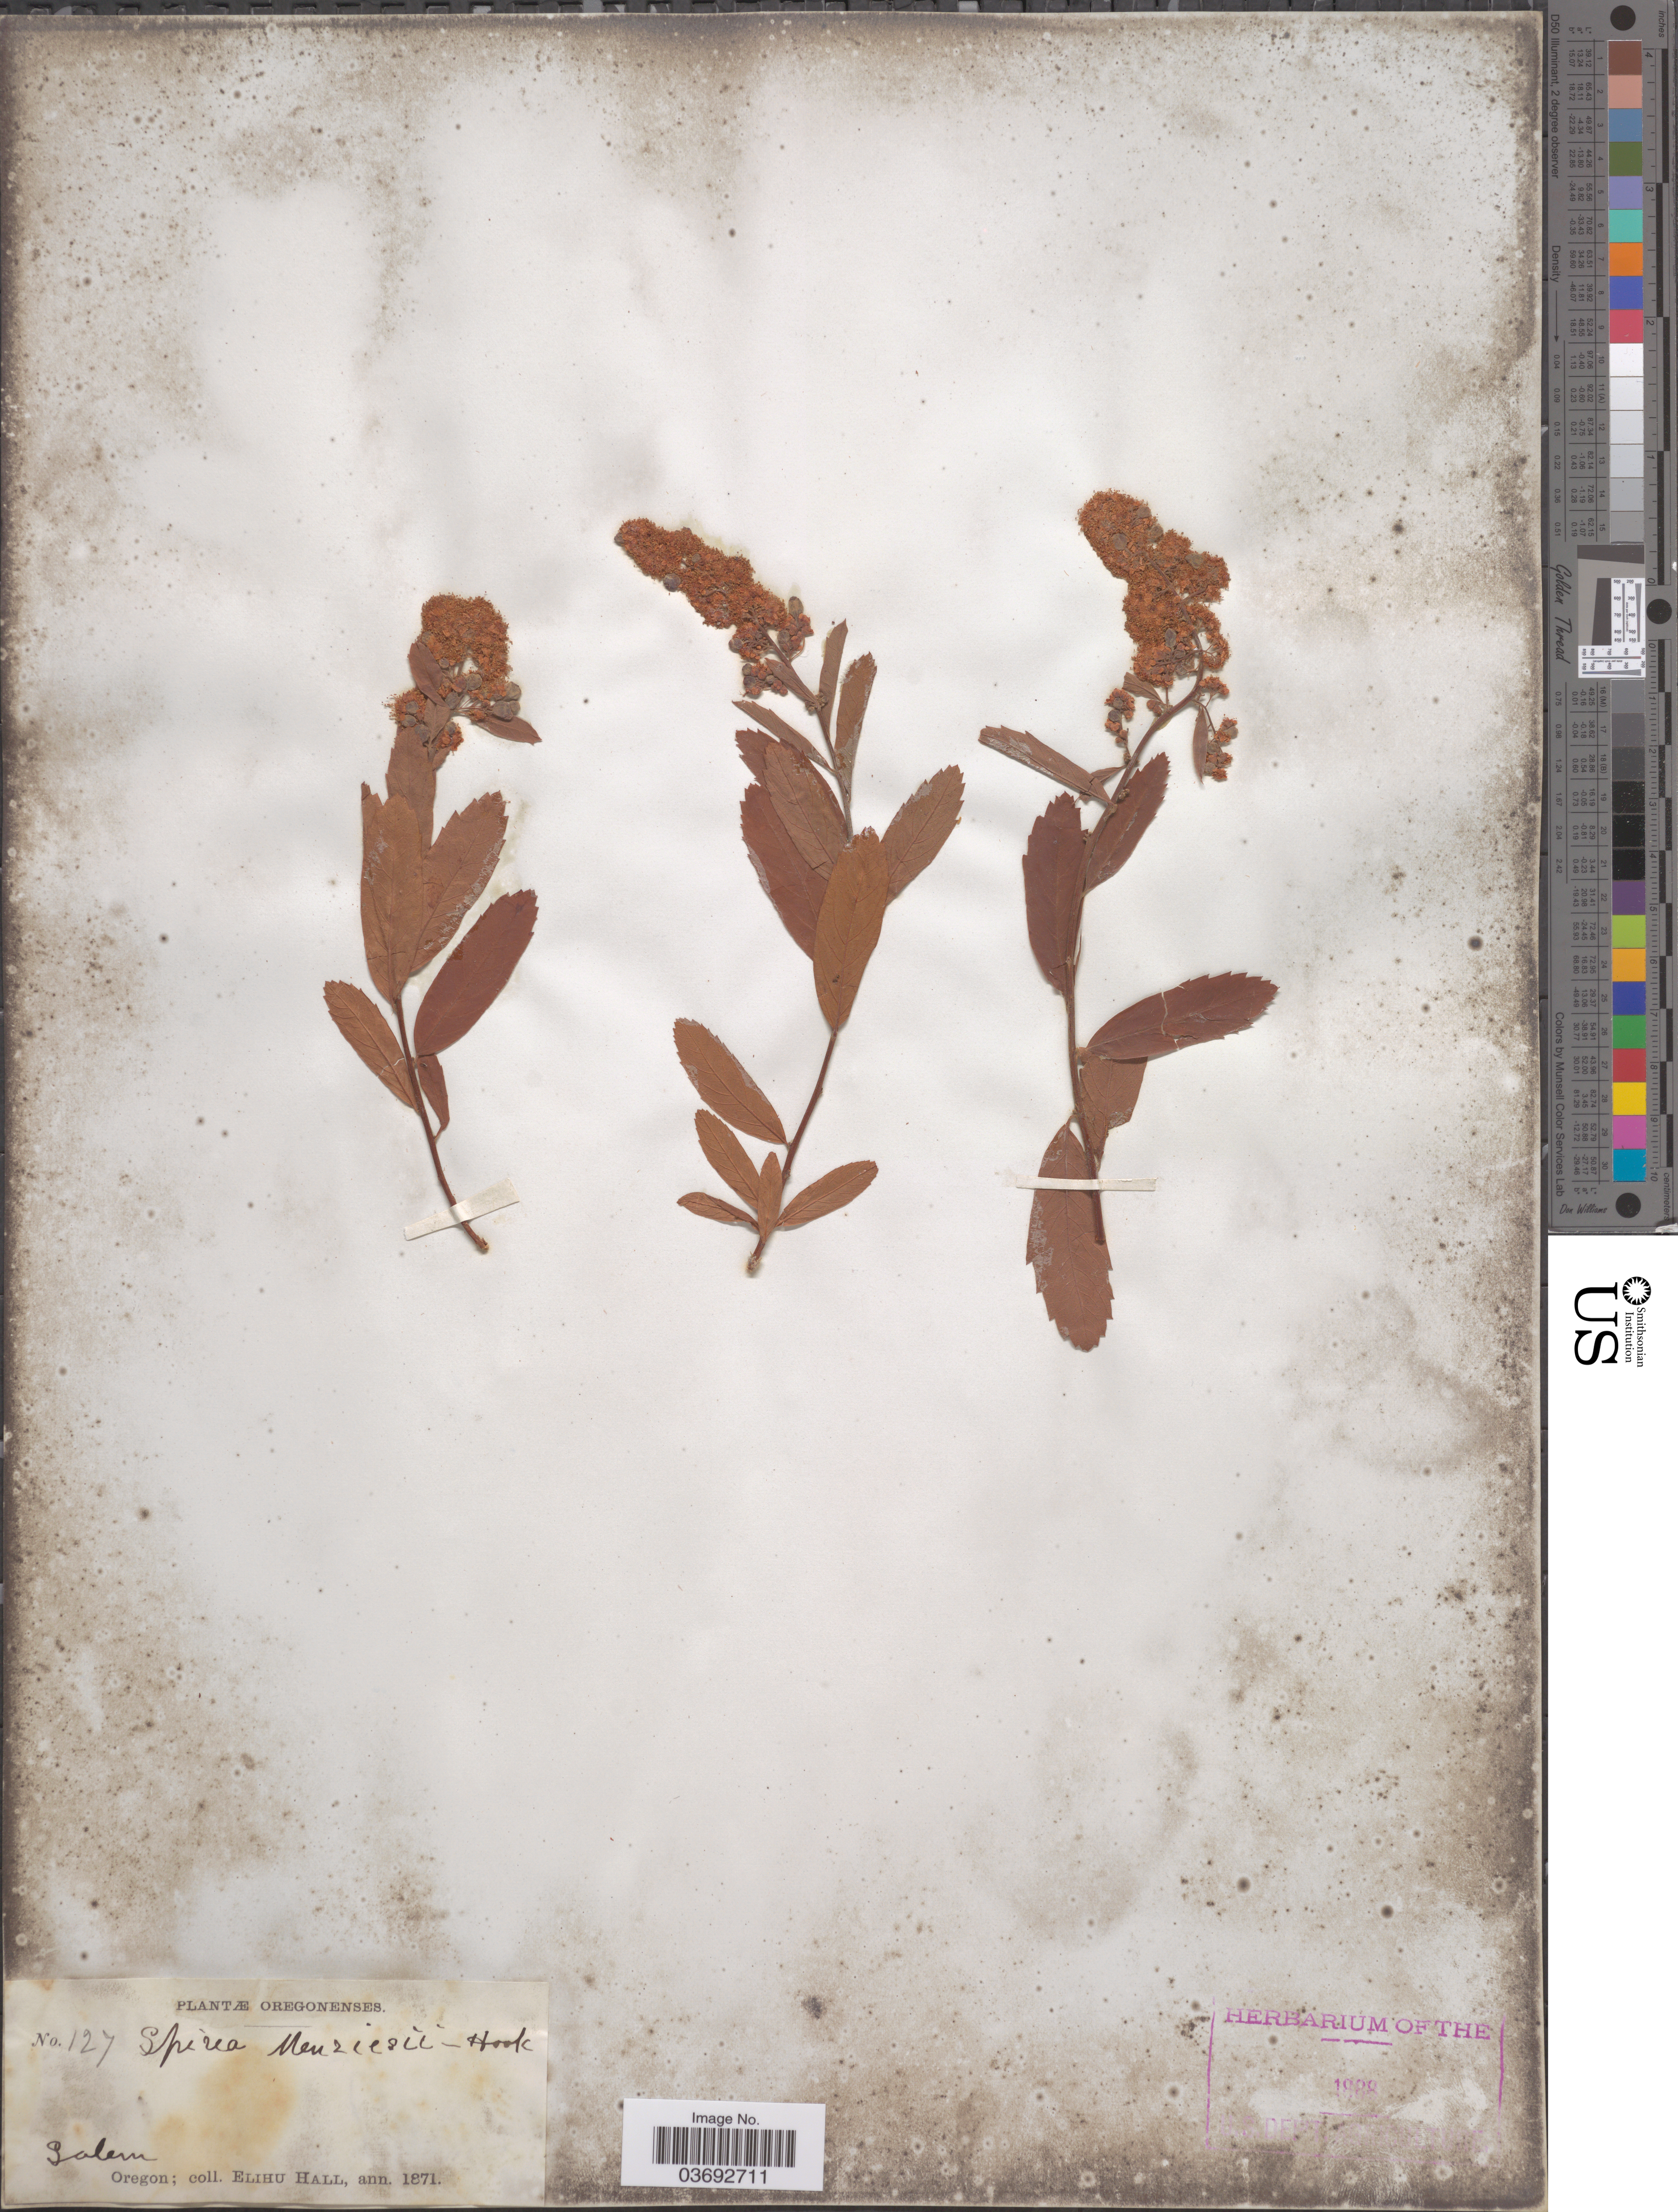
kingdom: Plantae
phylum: Tracheophyta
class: Magnoliopsida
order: Rosales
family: Rosaceae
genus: Spiraea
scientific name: Spiraea menziesii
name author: Hook.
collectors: E. Hall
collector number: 127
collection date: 1871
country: United States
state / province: Oregon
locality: Salem.